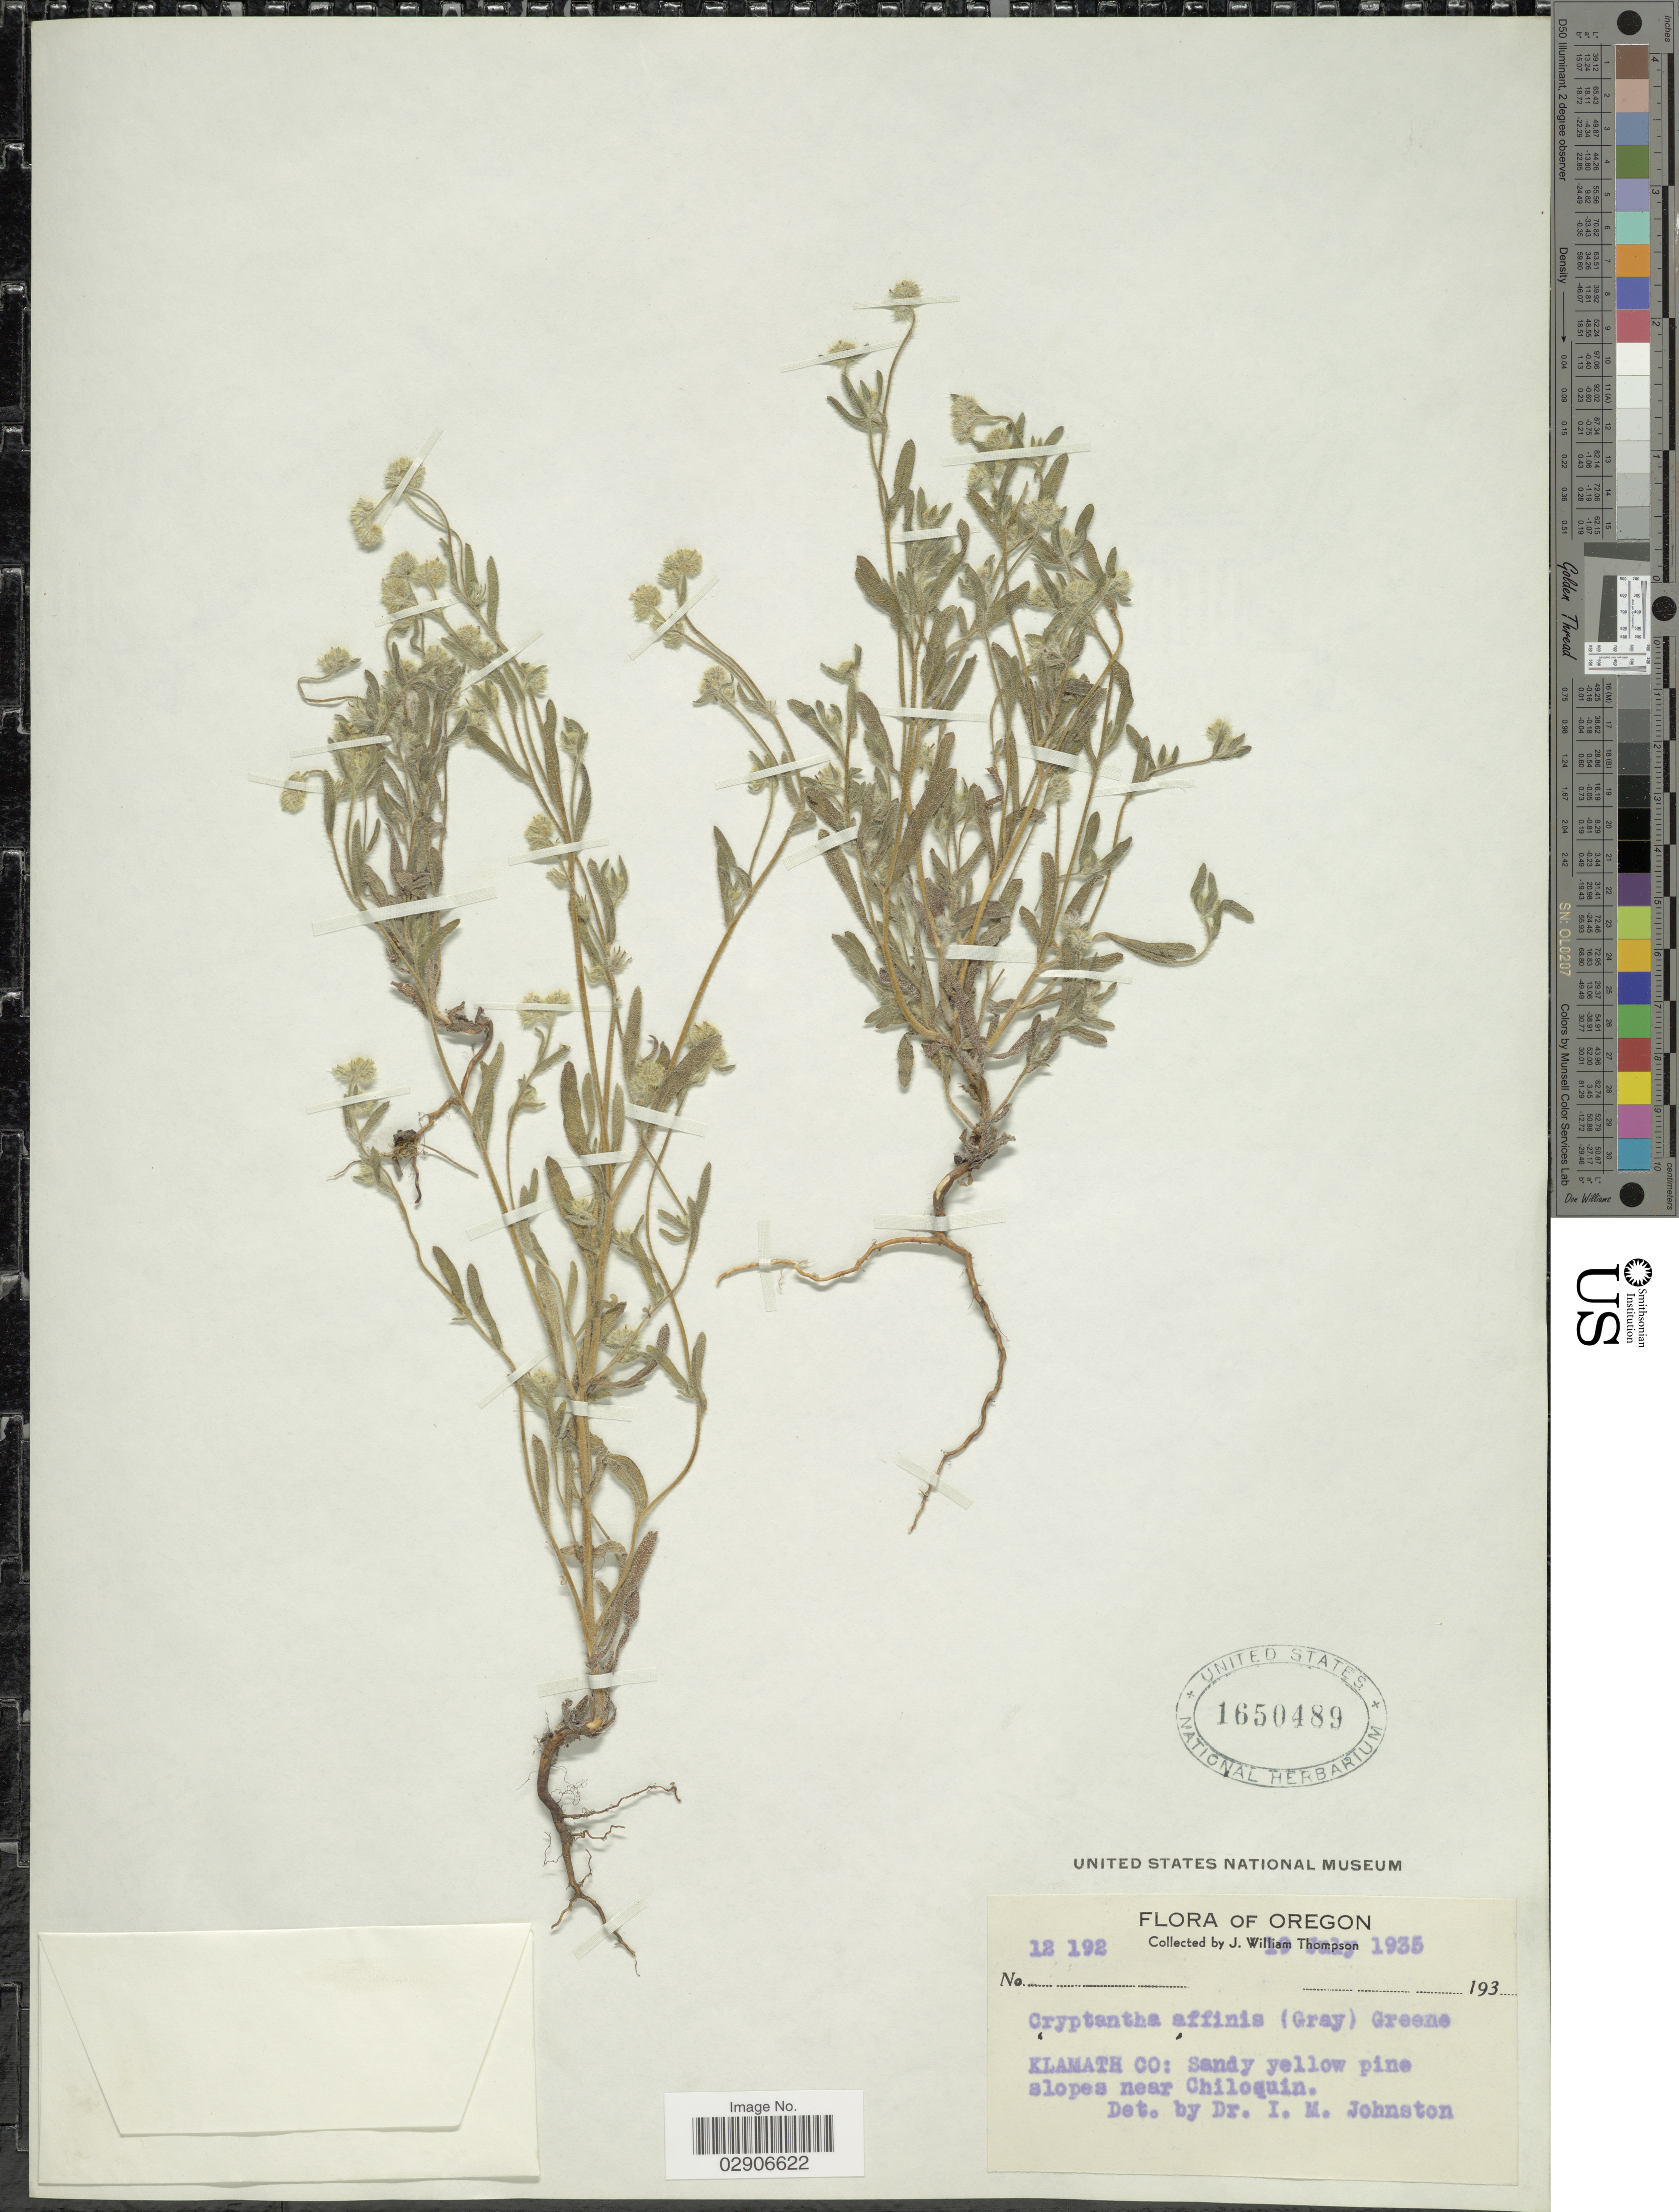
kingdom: Plantae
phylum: Tracheophyta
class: Magnoliopsida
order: Boraginales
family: Boraginaceae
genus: Cryptantha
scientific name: Cryptantha affinis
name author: (A. Gray) Greene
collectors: J. W. Thompson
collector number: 12192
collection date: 1935-07-19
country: United States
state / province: Oregon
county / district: Klamath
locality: Klamath Co: Sandy yellow pine slopes near Chiloquin. Oregon.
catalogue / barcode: US 1650489